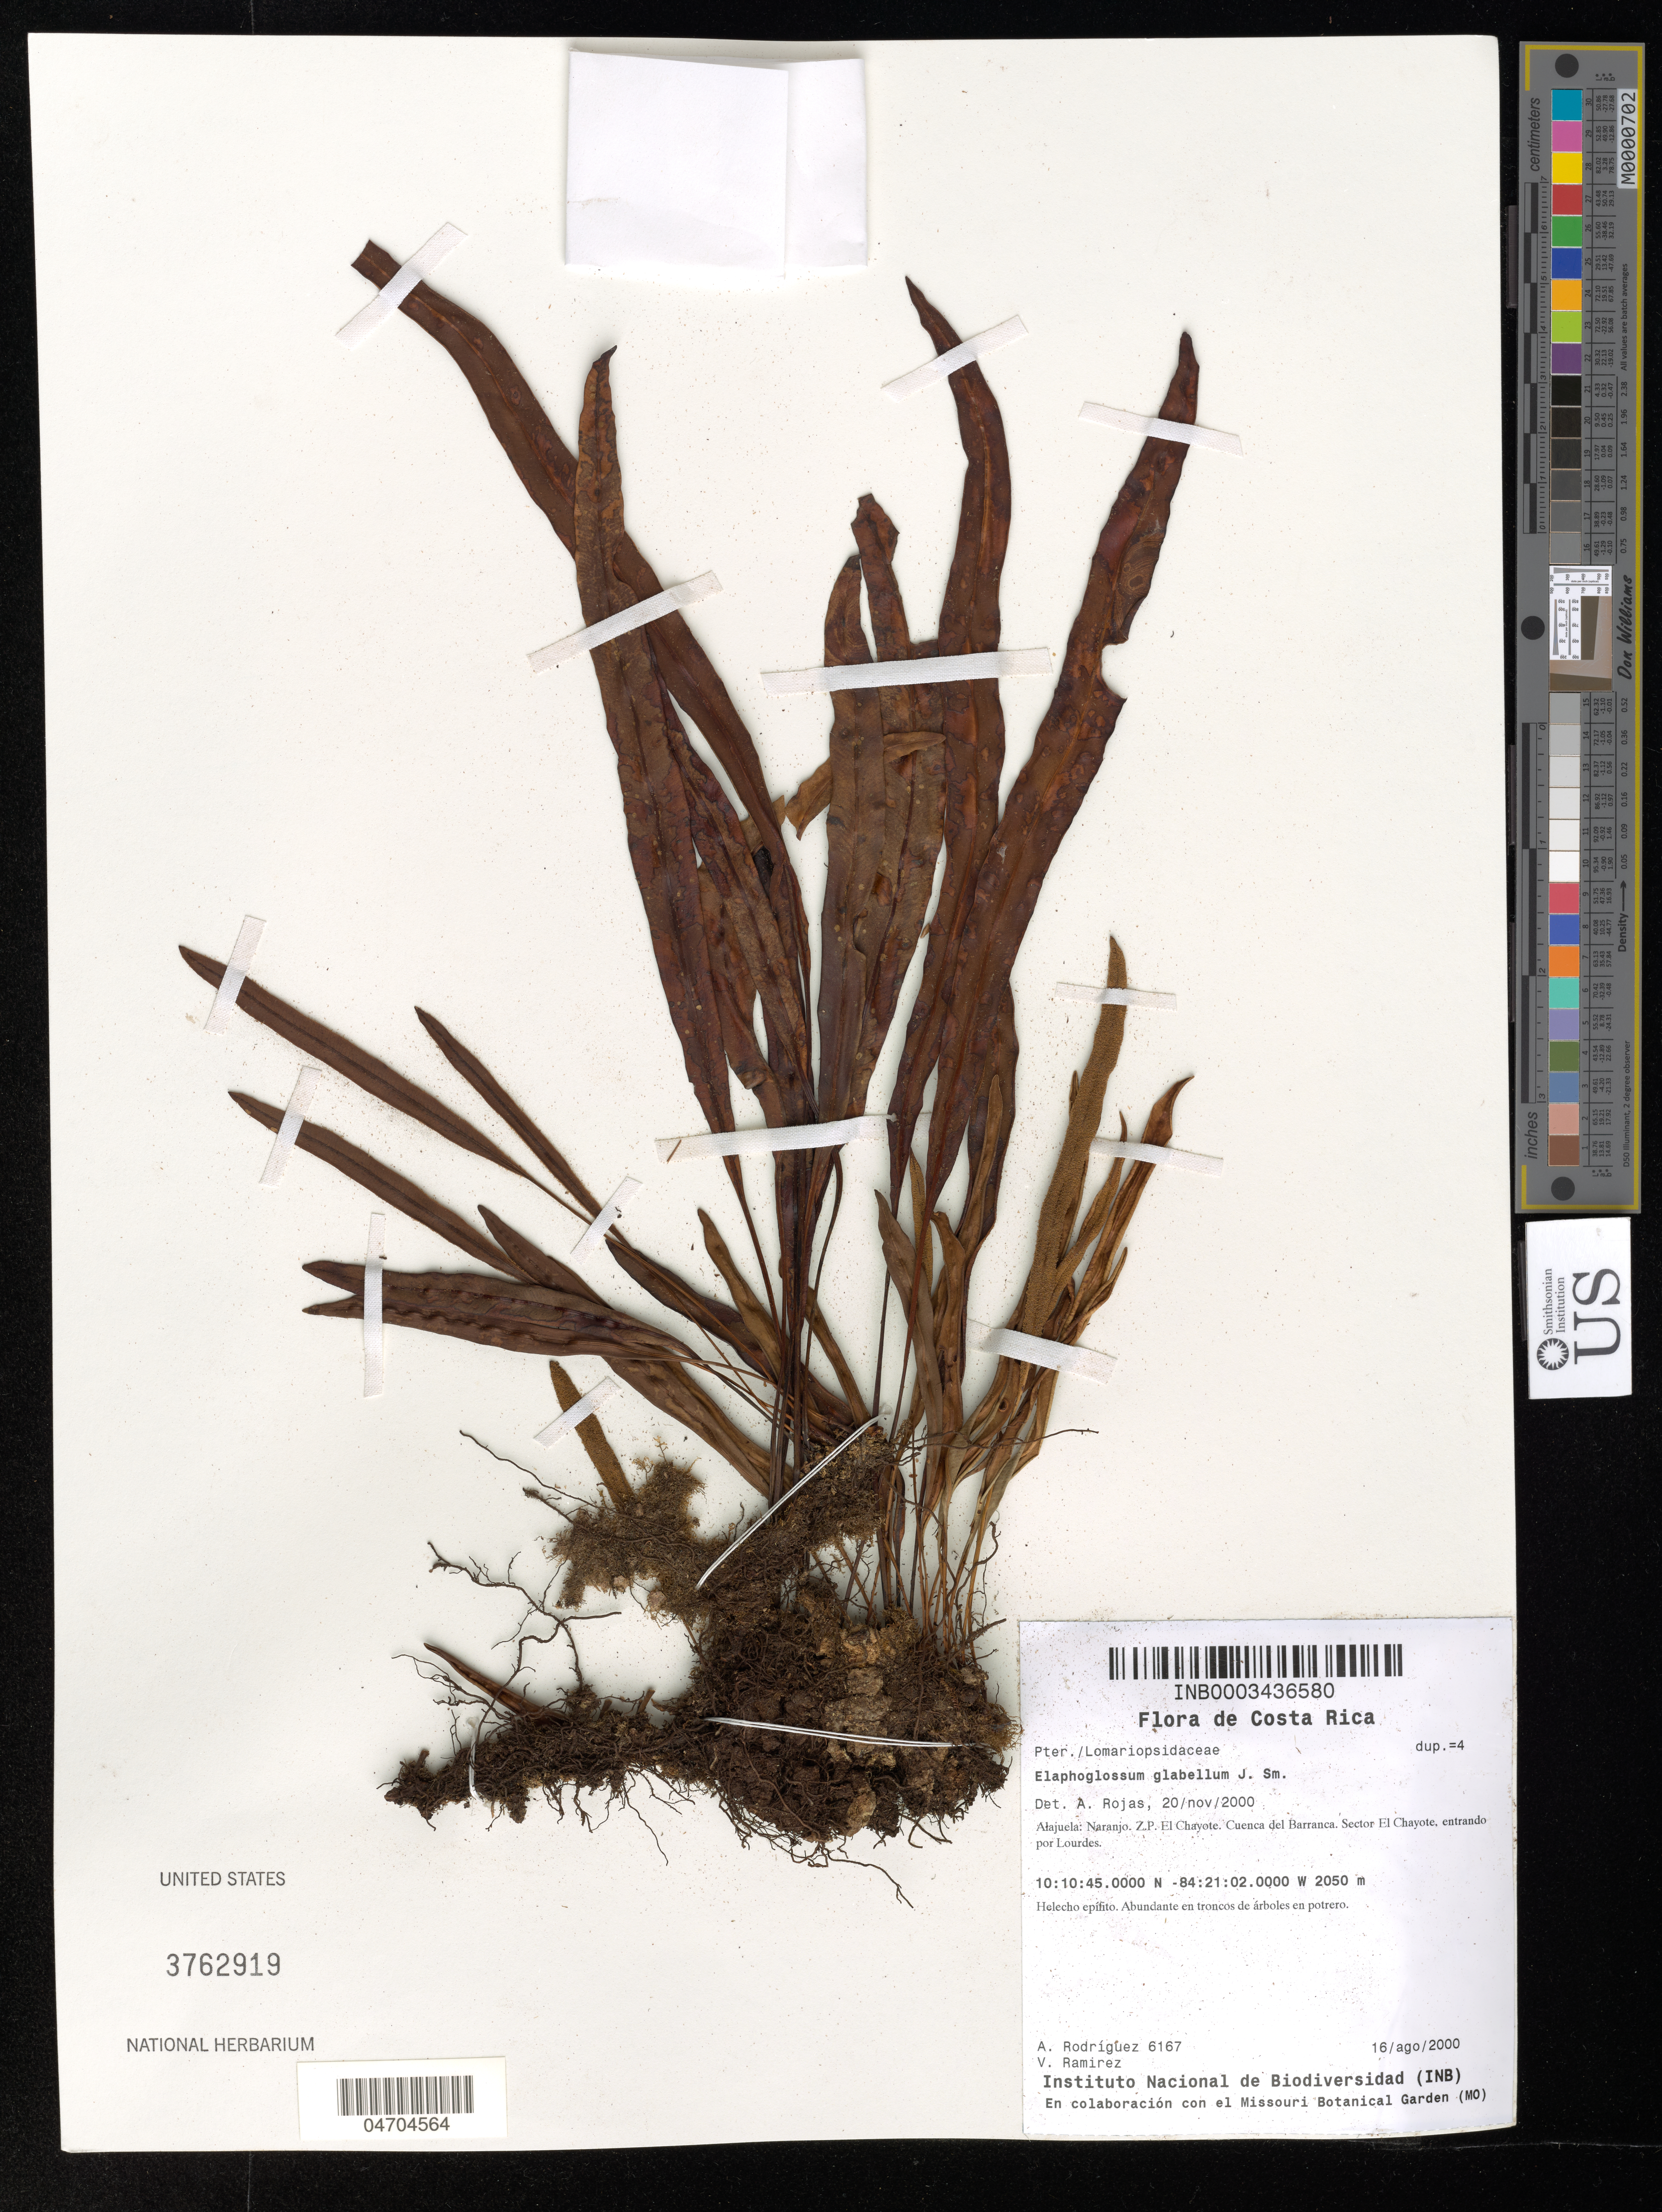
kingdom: Plantae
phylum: Tracheophyta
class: Polypodiopsida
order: Polypodiales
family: Dryopteridaceae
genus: Elaphoglossum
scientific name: Elaphoglossum glabellum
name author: J. Sm.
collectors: A. Rodríguez & V. Ramirez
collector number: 6167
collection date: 2000-08-16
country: Costa Rica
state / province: Alajuela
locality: Naranjo. Z. P. El Chayote. Cuenca del Barranca. Sector El Chayote, entrando por Lourdes.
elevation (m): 2050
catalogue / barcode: US 3762919